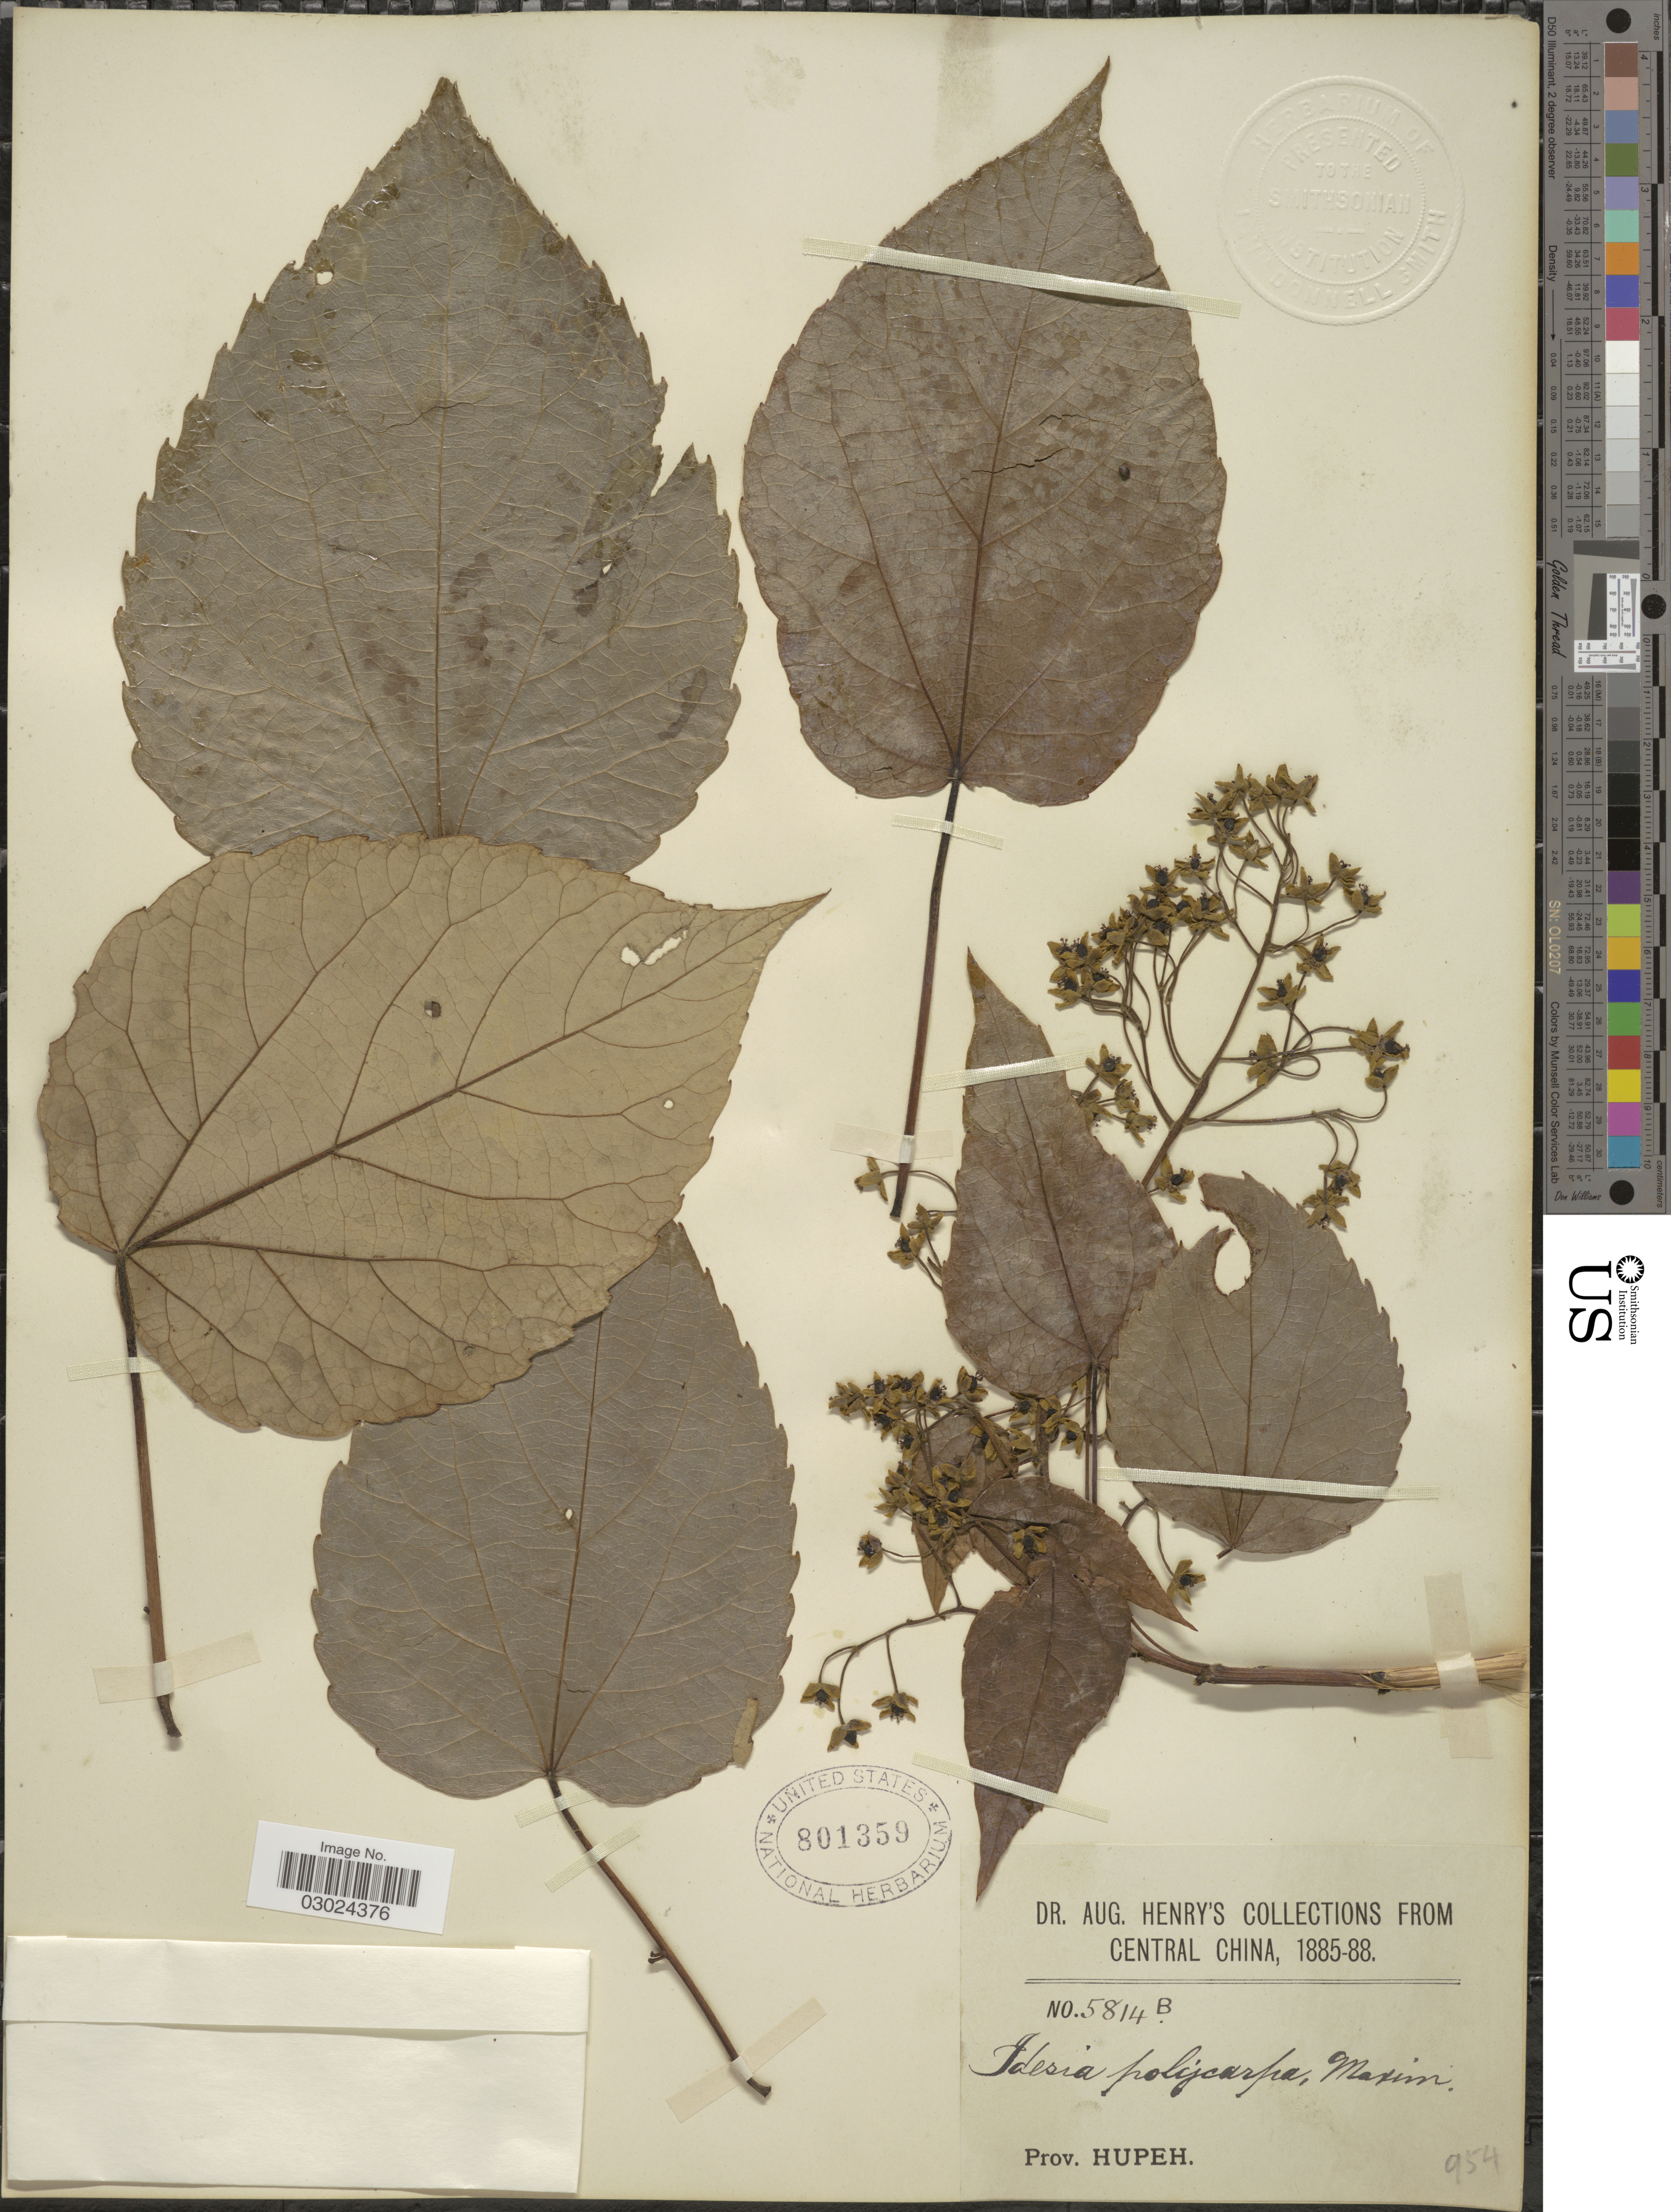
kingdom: Plantae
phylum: Tracheophyta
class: Magnoliopsida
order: Malpighiales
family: Salicaceae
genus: Idesia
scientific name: Idesia polycarpa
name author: Maxim.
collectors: A. Henry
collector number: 5814 B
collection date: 1885/1888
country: China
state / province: Hubei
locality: Central China. Prov. Hupeh.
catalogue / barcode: US 801359